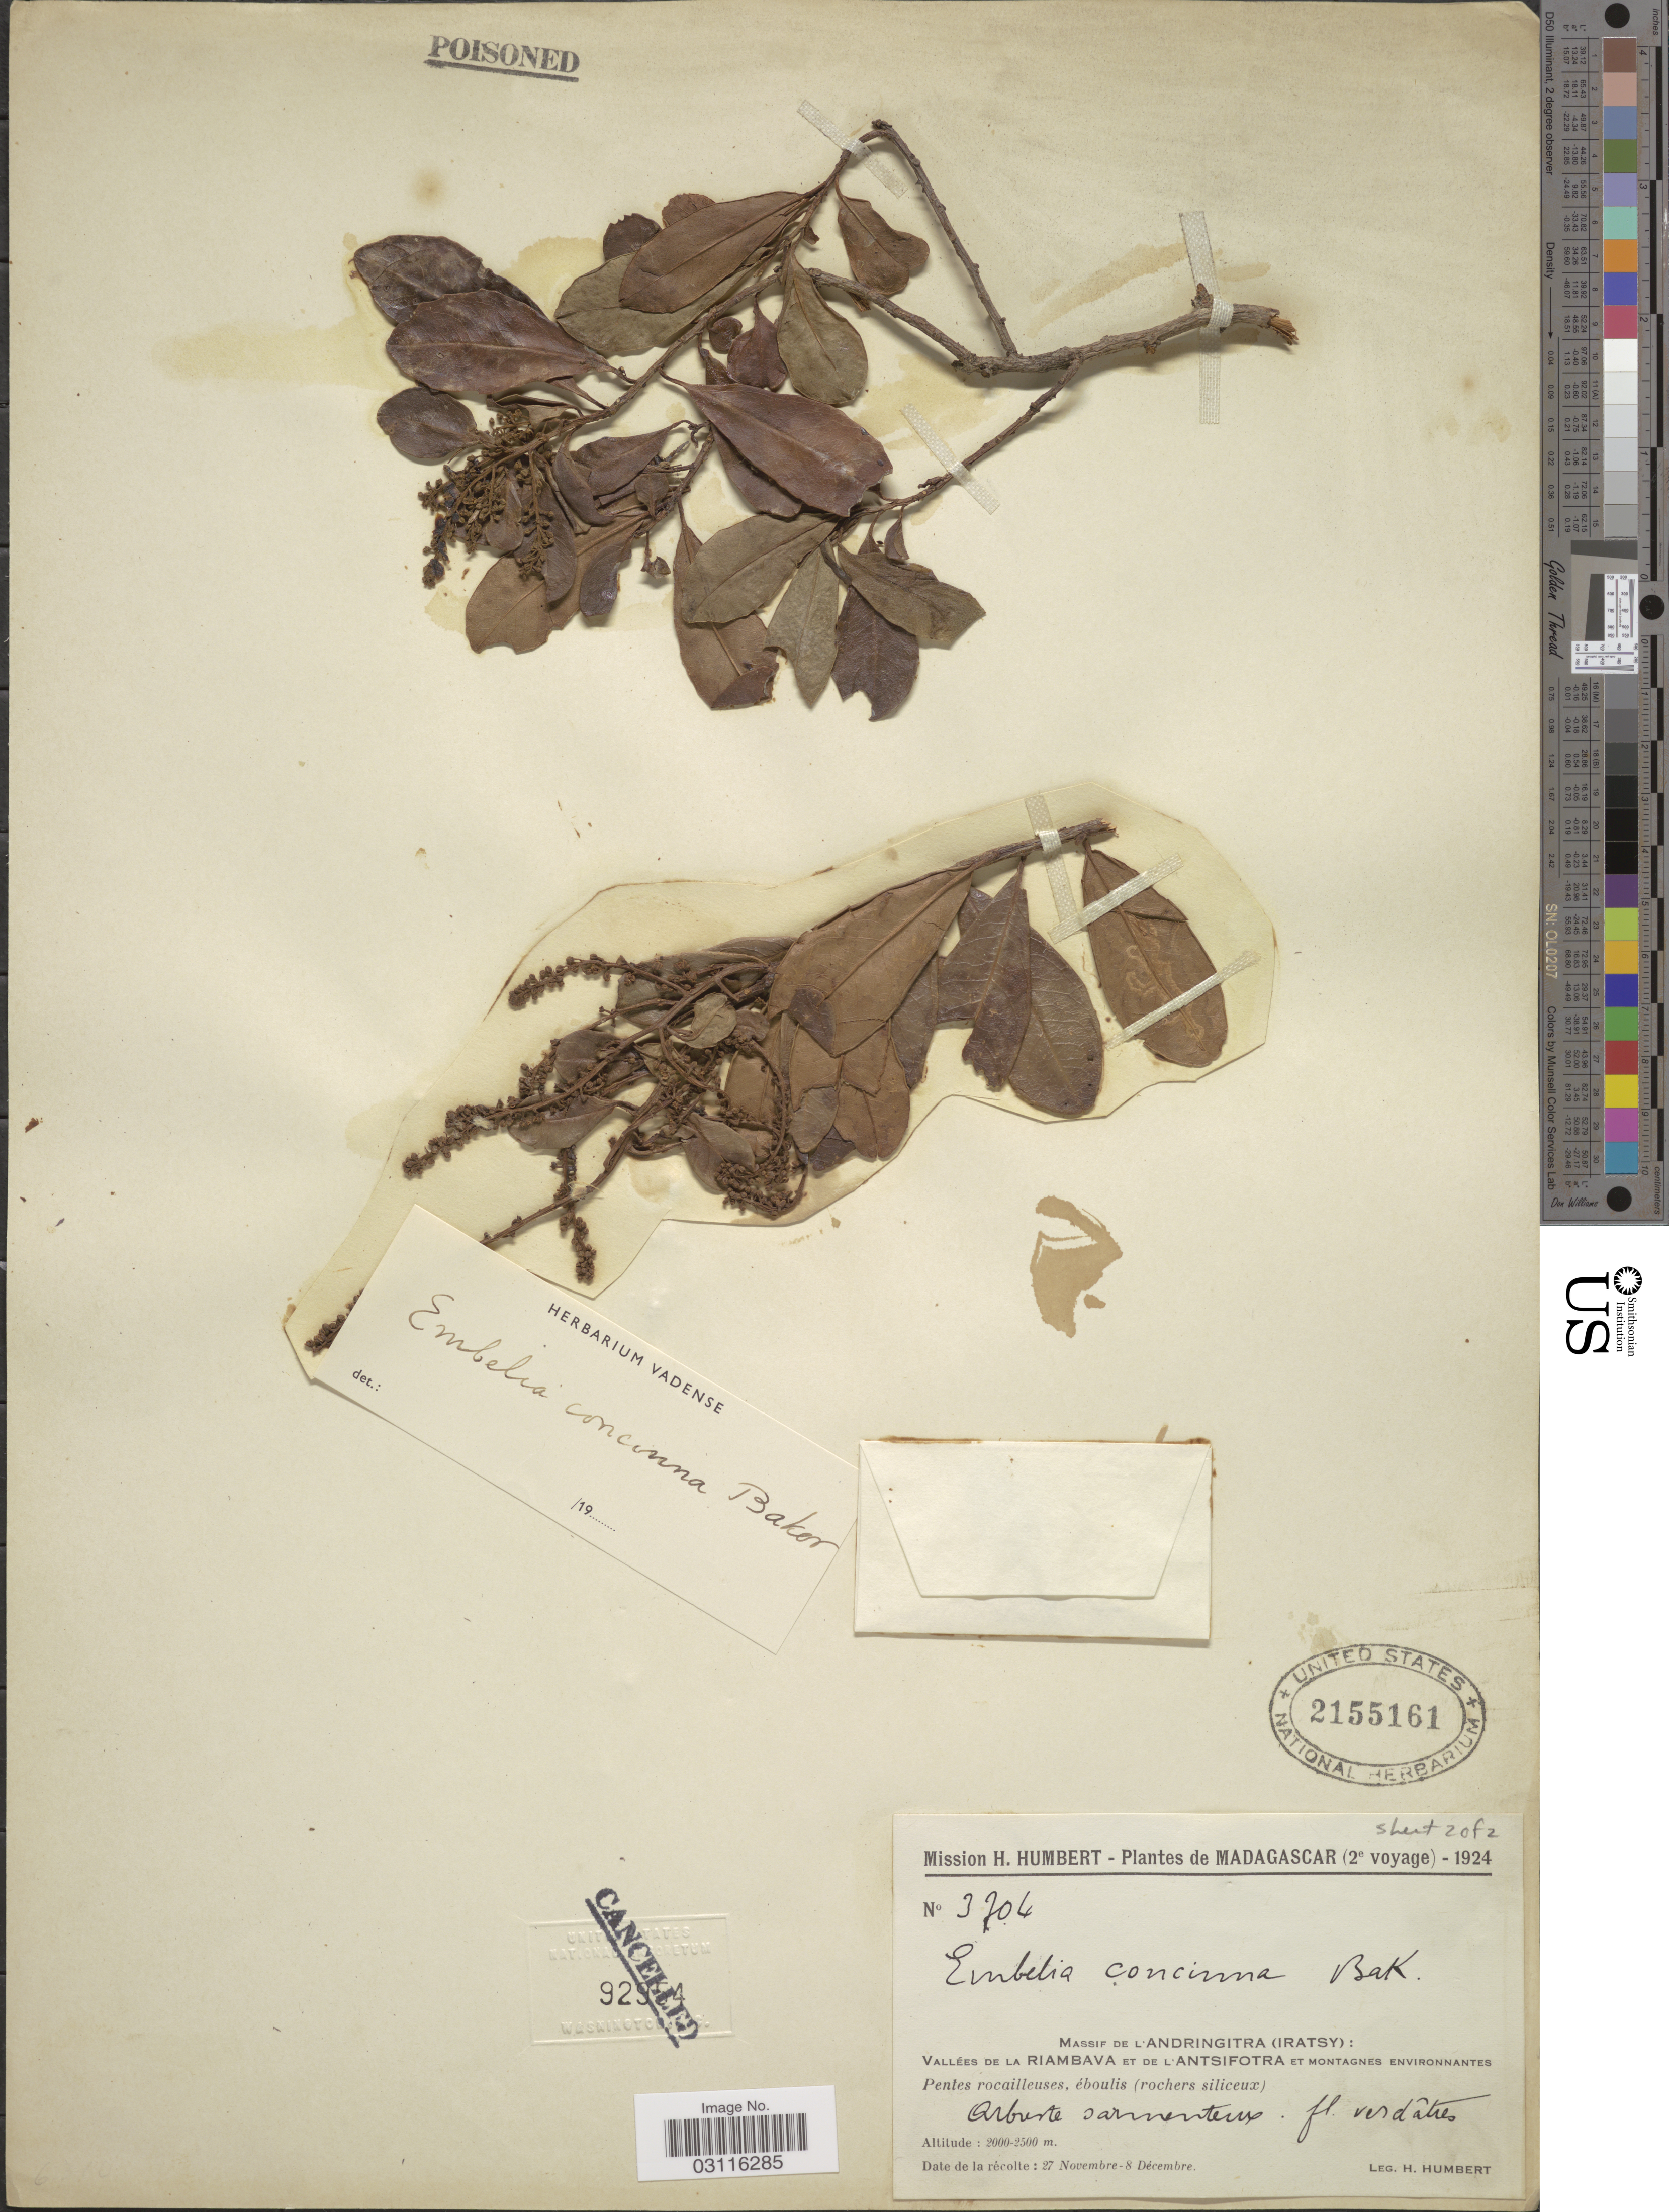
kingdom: Plantae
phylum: Tracheophyta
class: Magnoliopsida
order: Ericales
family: Primulaceae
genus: Embelia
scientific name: Embelia concinna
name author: Baker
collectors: H. Humbert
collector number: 3704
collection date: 1924-11-27/1924-12-08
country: Madagascar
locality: Massif de l'Andringitra (Iratsy): Vallées de la Riambava et de l'Antsifotra et montagnes environnantes.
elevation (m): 2000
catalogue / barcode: US 2155161